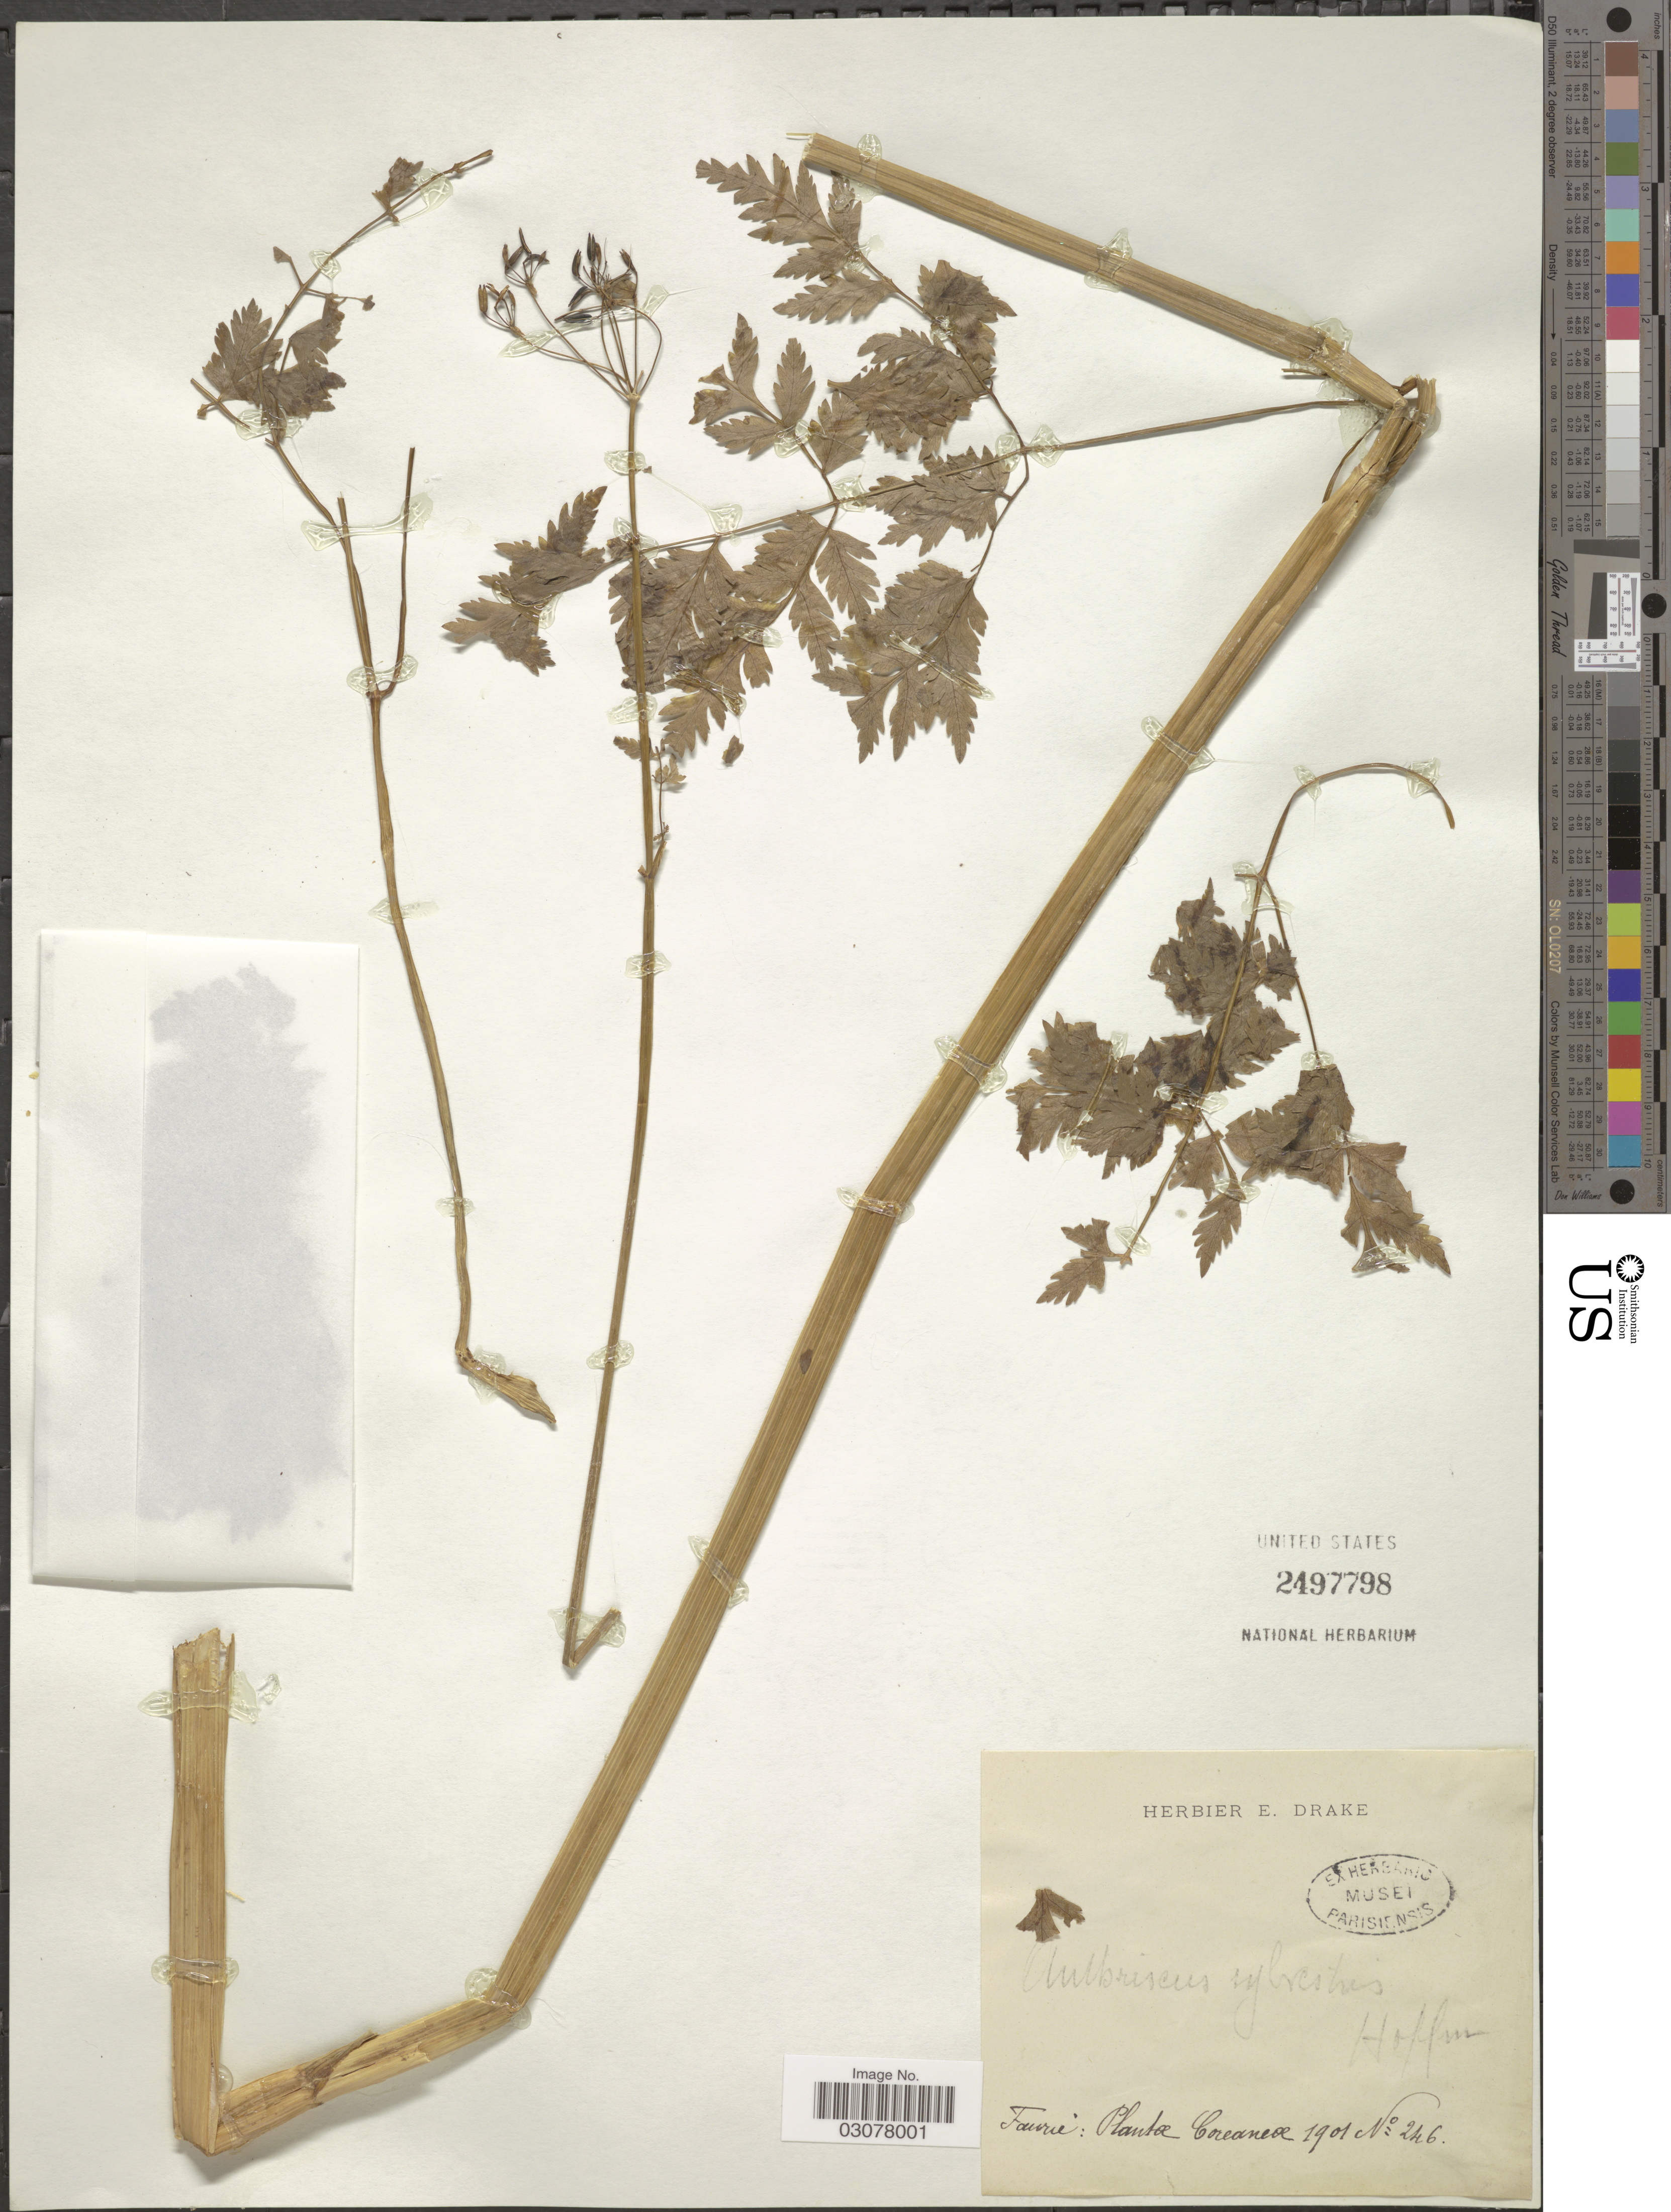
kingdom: Plantae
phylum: Tracheophyta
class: Magnoliopsida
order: Apiales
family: Apiaceae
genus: Anthriscus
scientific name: Anthriscus sylvestris subsp. sylvestris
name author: (L.) Hoffm.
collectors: ex herb. E. Drake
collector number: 246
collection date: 1901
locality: Faurie: Plantae Coreaneae.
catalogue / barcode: US 2497798